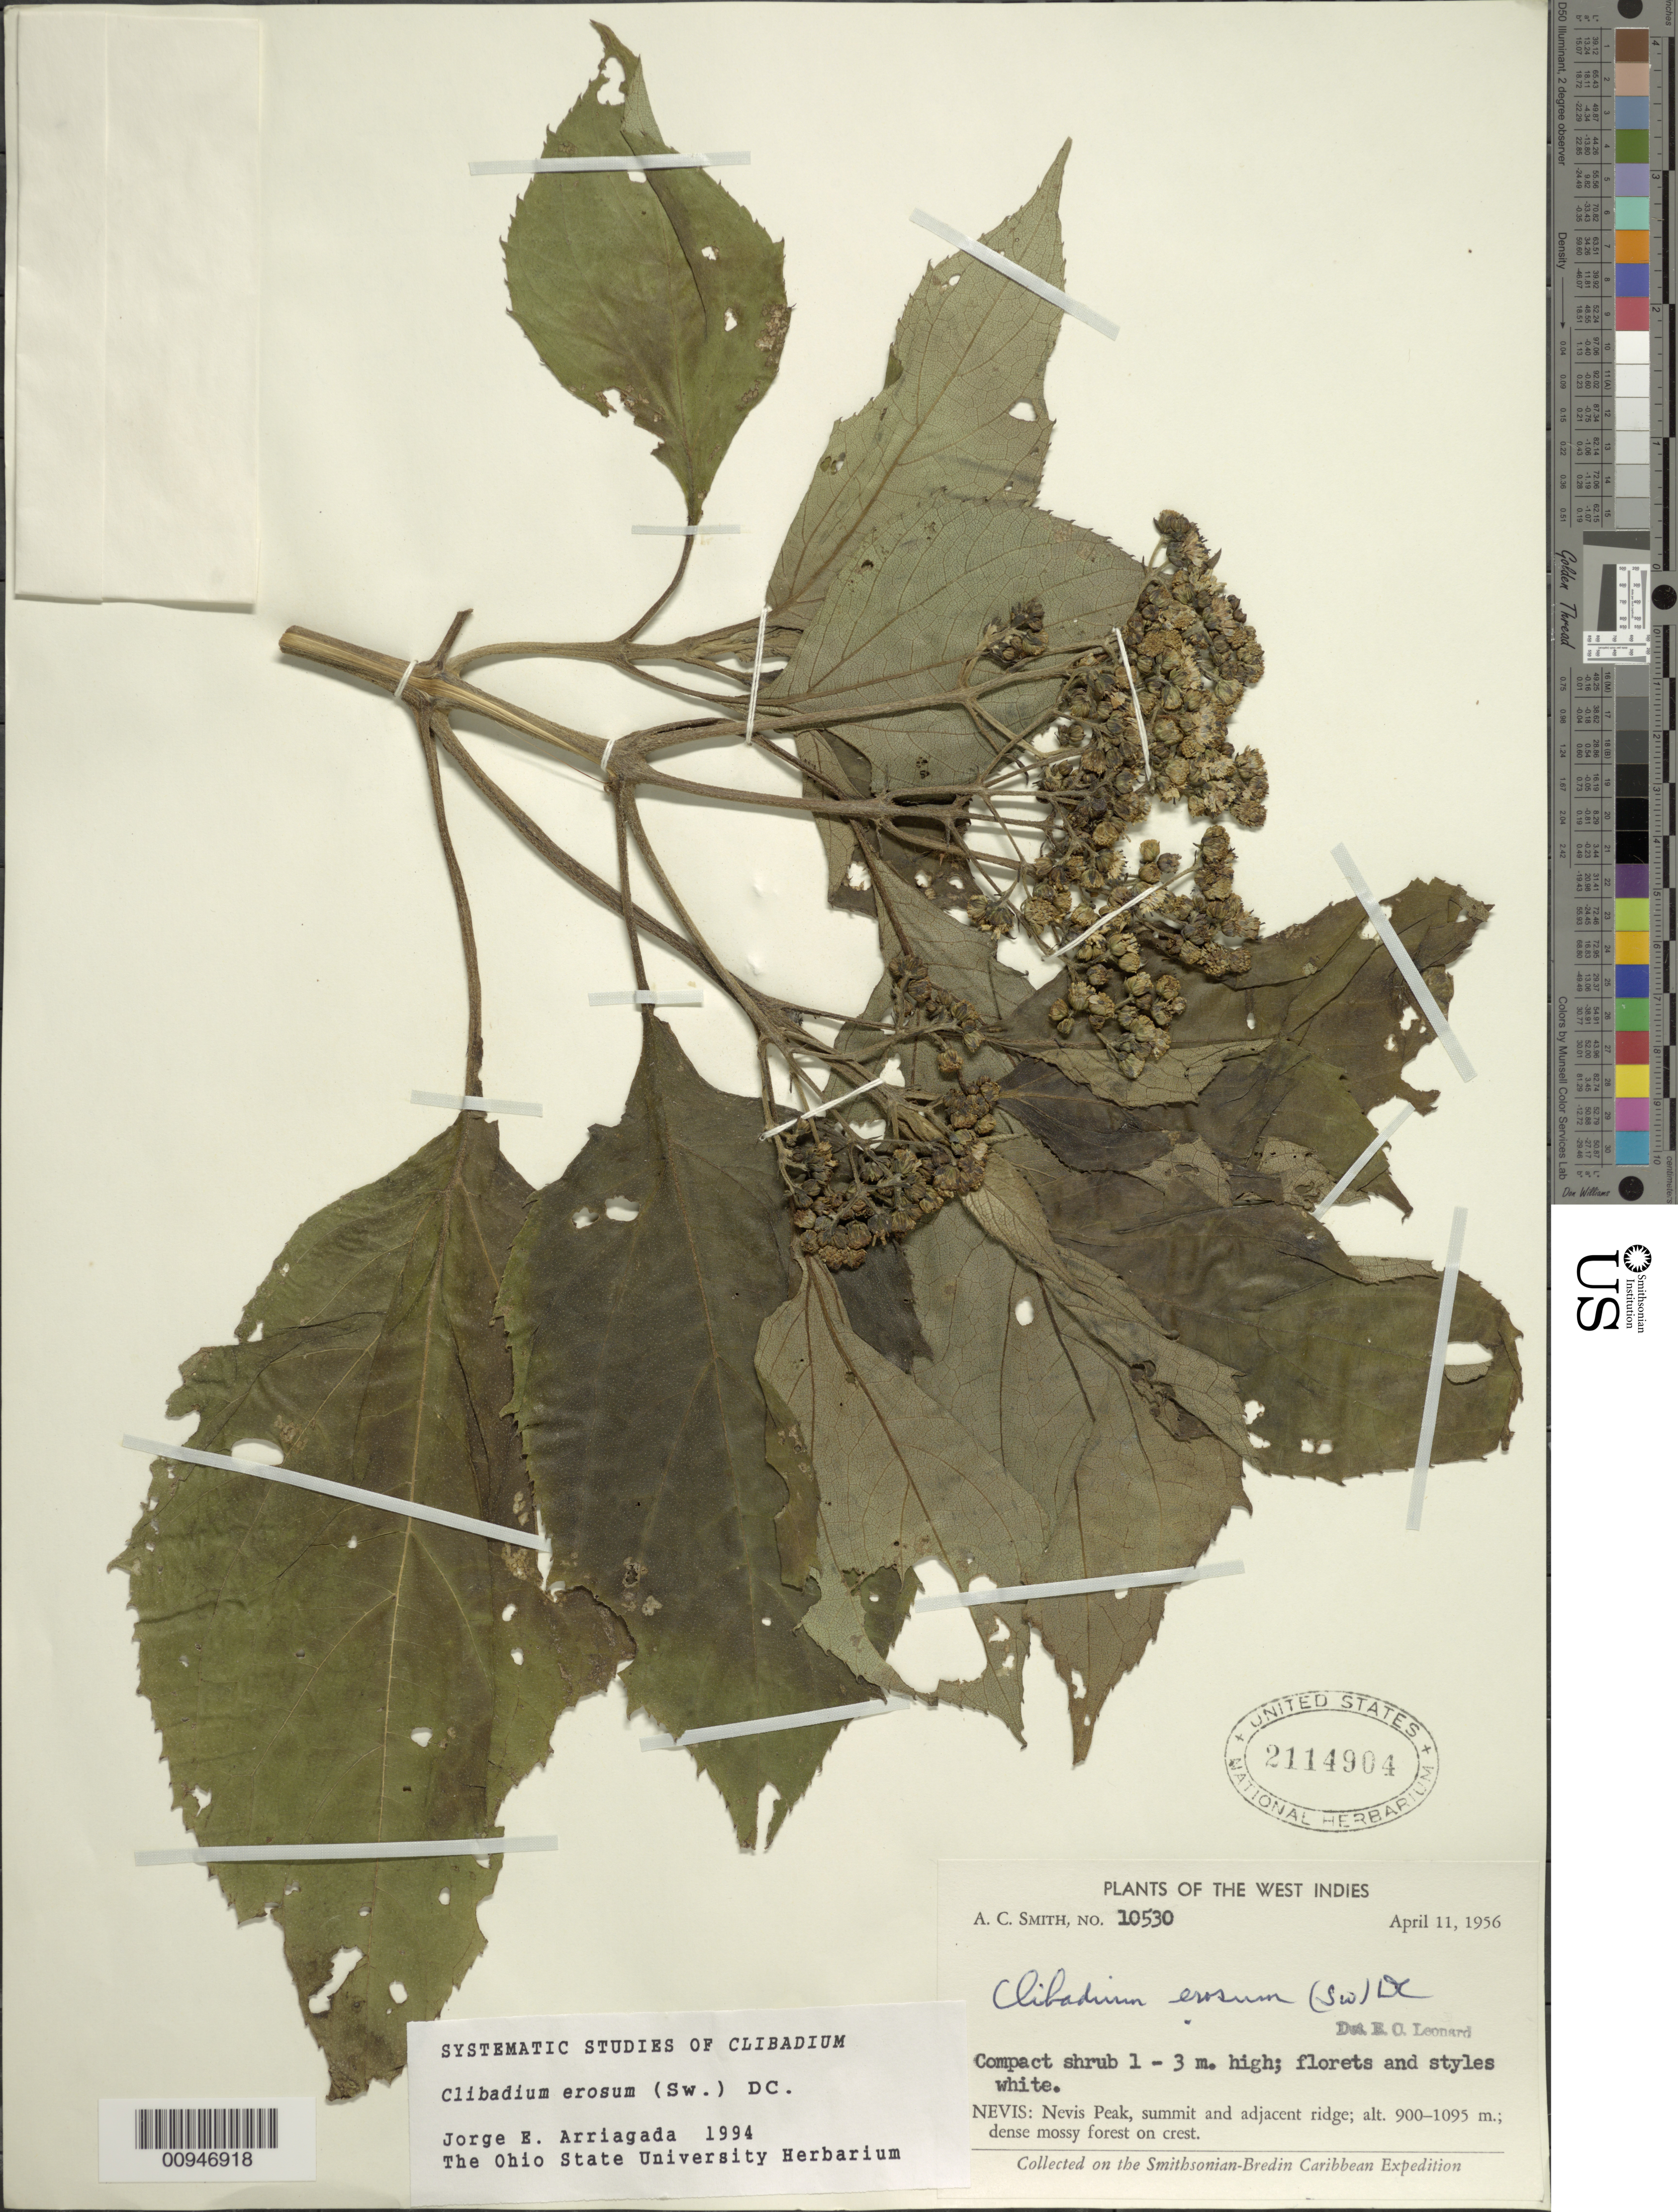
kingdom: Plantae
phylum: Tracheophyta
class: Magnoliopsida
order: Asterales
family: Asteraceae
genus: Clibadium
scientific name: Clibadium erosum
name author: (Sw.) DC.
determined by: Arriagada, J. E.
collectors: A. C. Smith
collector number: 10530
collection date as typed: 11 Apr 1956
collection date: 1956-04-11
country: St. Christopher-Nevis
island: Nevis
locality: Nevis Peak, summit and adjacent ridge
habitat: Dense mossy forest on crest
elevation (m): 900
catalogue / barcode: US 2114904